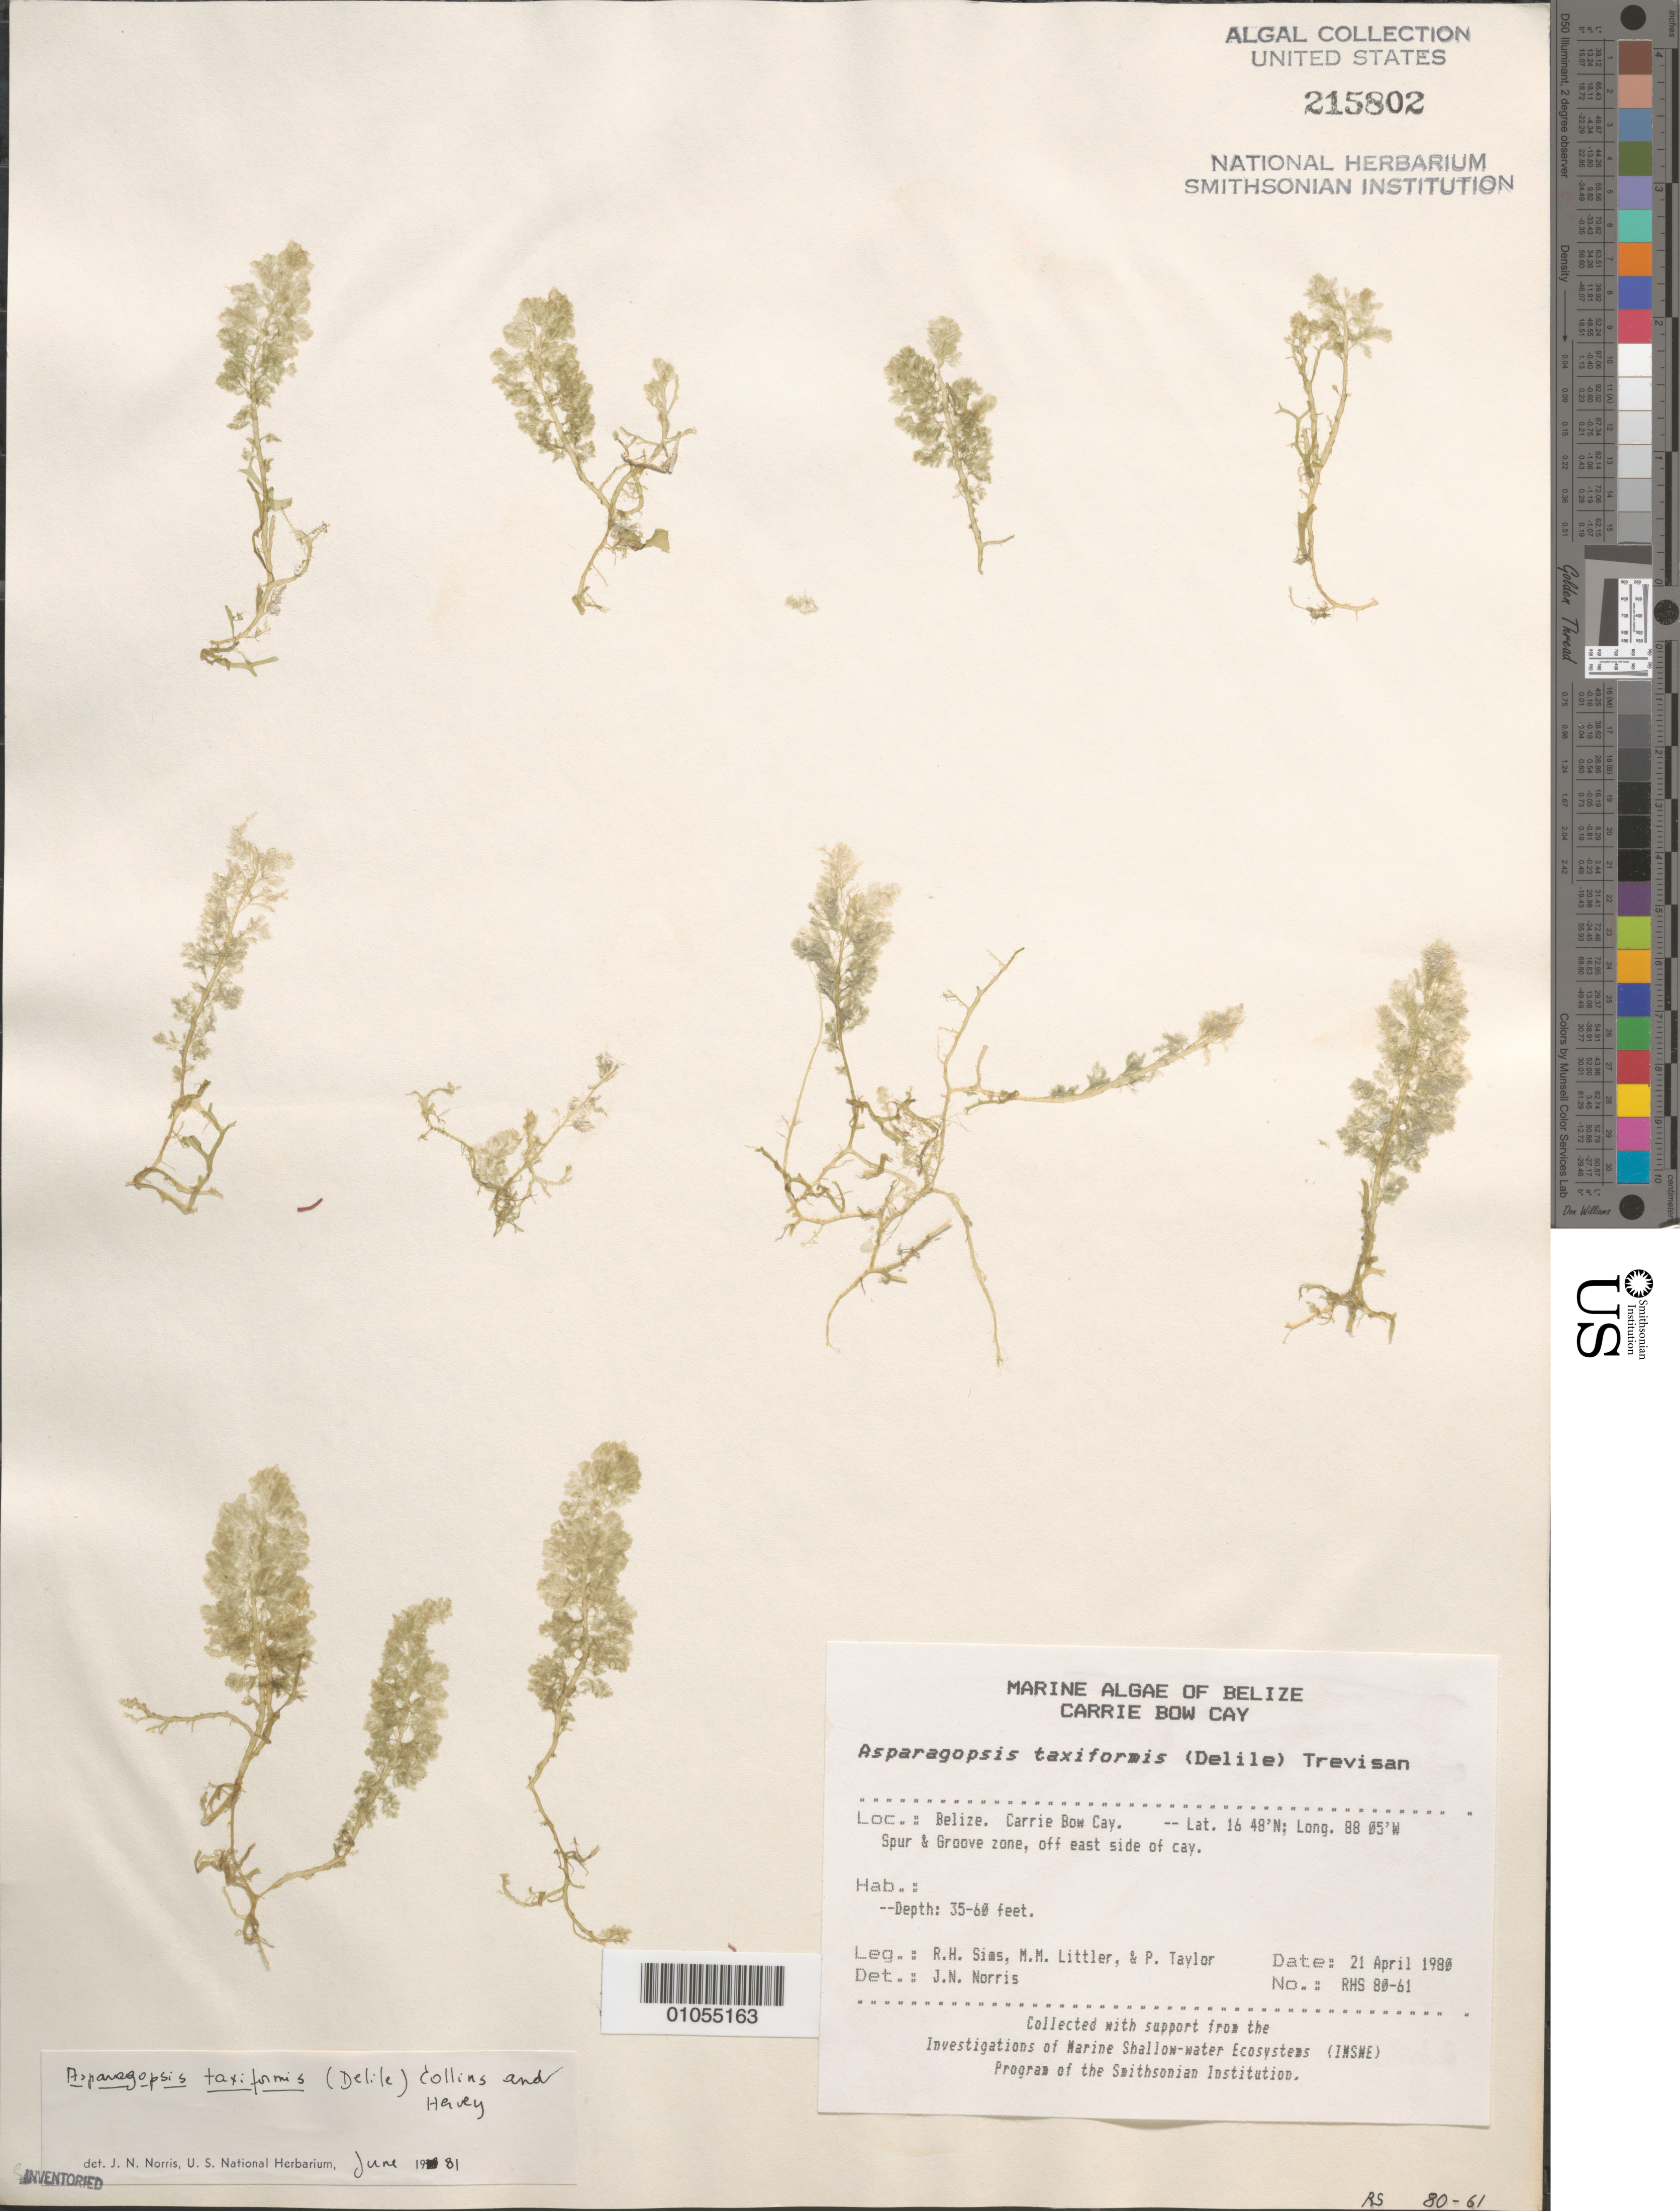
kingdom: Plantae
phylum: Rhodophyta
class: Florideophyceae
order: Bonnemaisoniales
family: Bonnemaisoniaceae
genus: Asparagopsis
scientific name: Asparagopsis taxiformis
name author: (Delile) Trevis.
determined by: Norris, James N.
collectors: R. H. Sims, M. M. Littler & P. R. Taylor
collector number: RHS 80-61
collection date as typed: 21 Apr 1980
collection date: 1980-04-21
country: Belize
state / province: Stann Creek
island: Carrie Bow Cay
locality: Spur and groove zone off east side of Carrie Bow Cay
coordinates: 16 48'N, 88 05'W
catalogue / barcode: US 215802